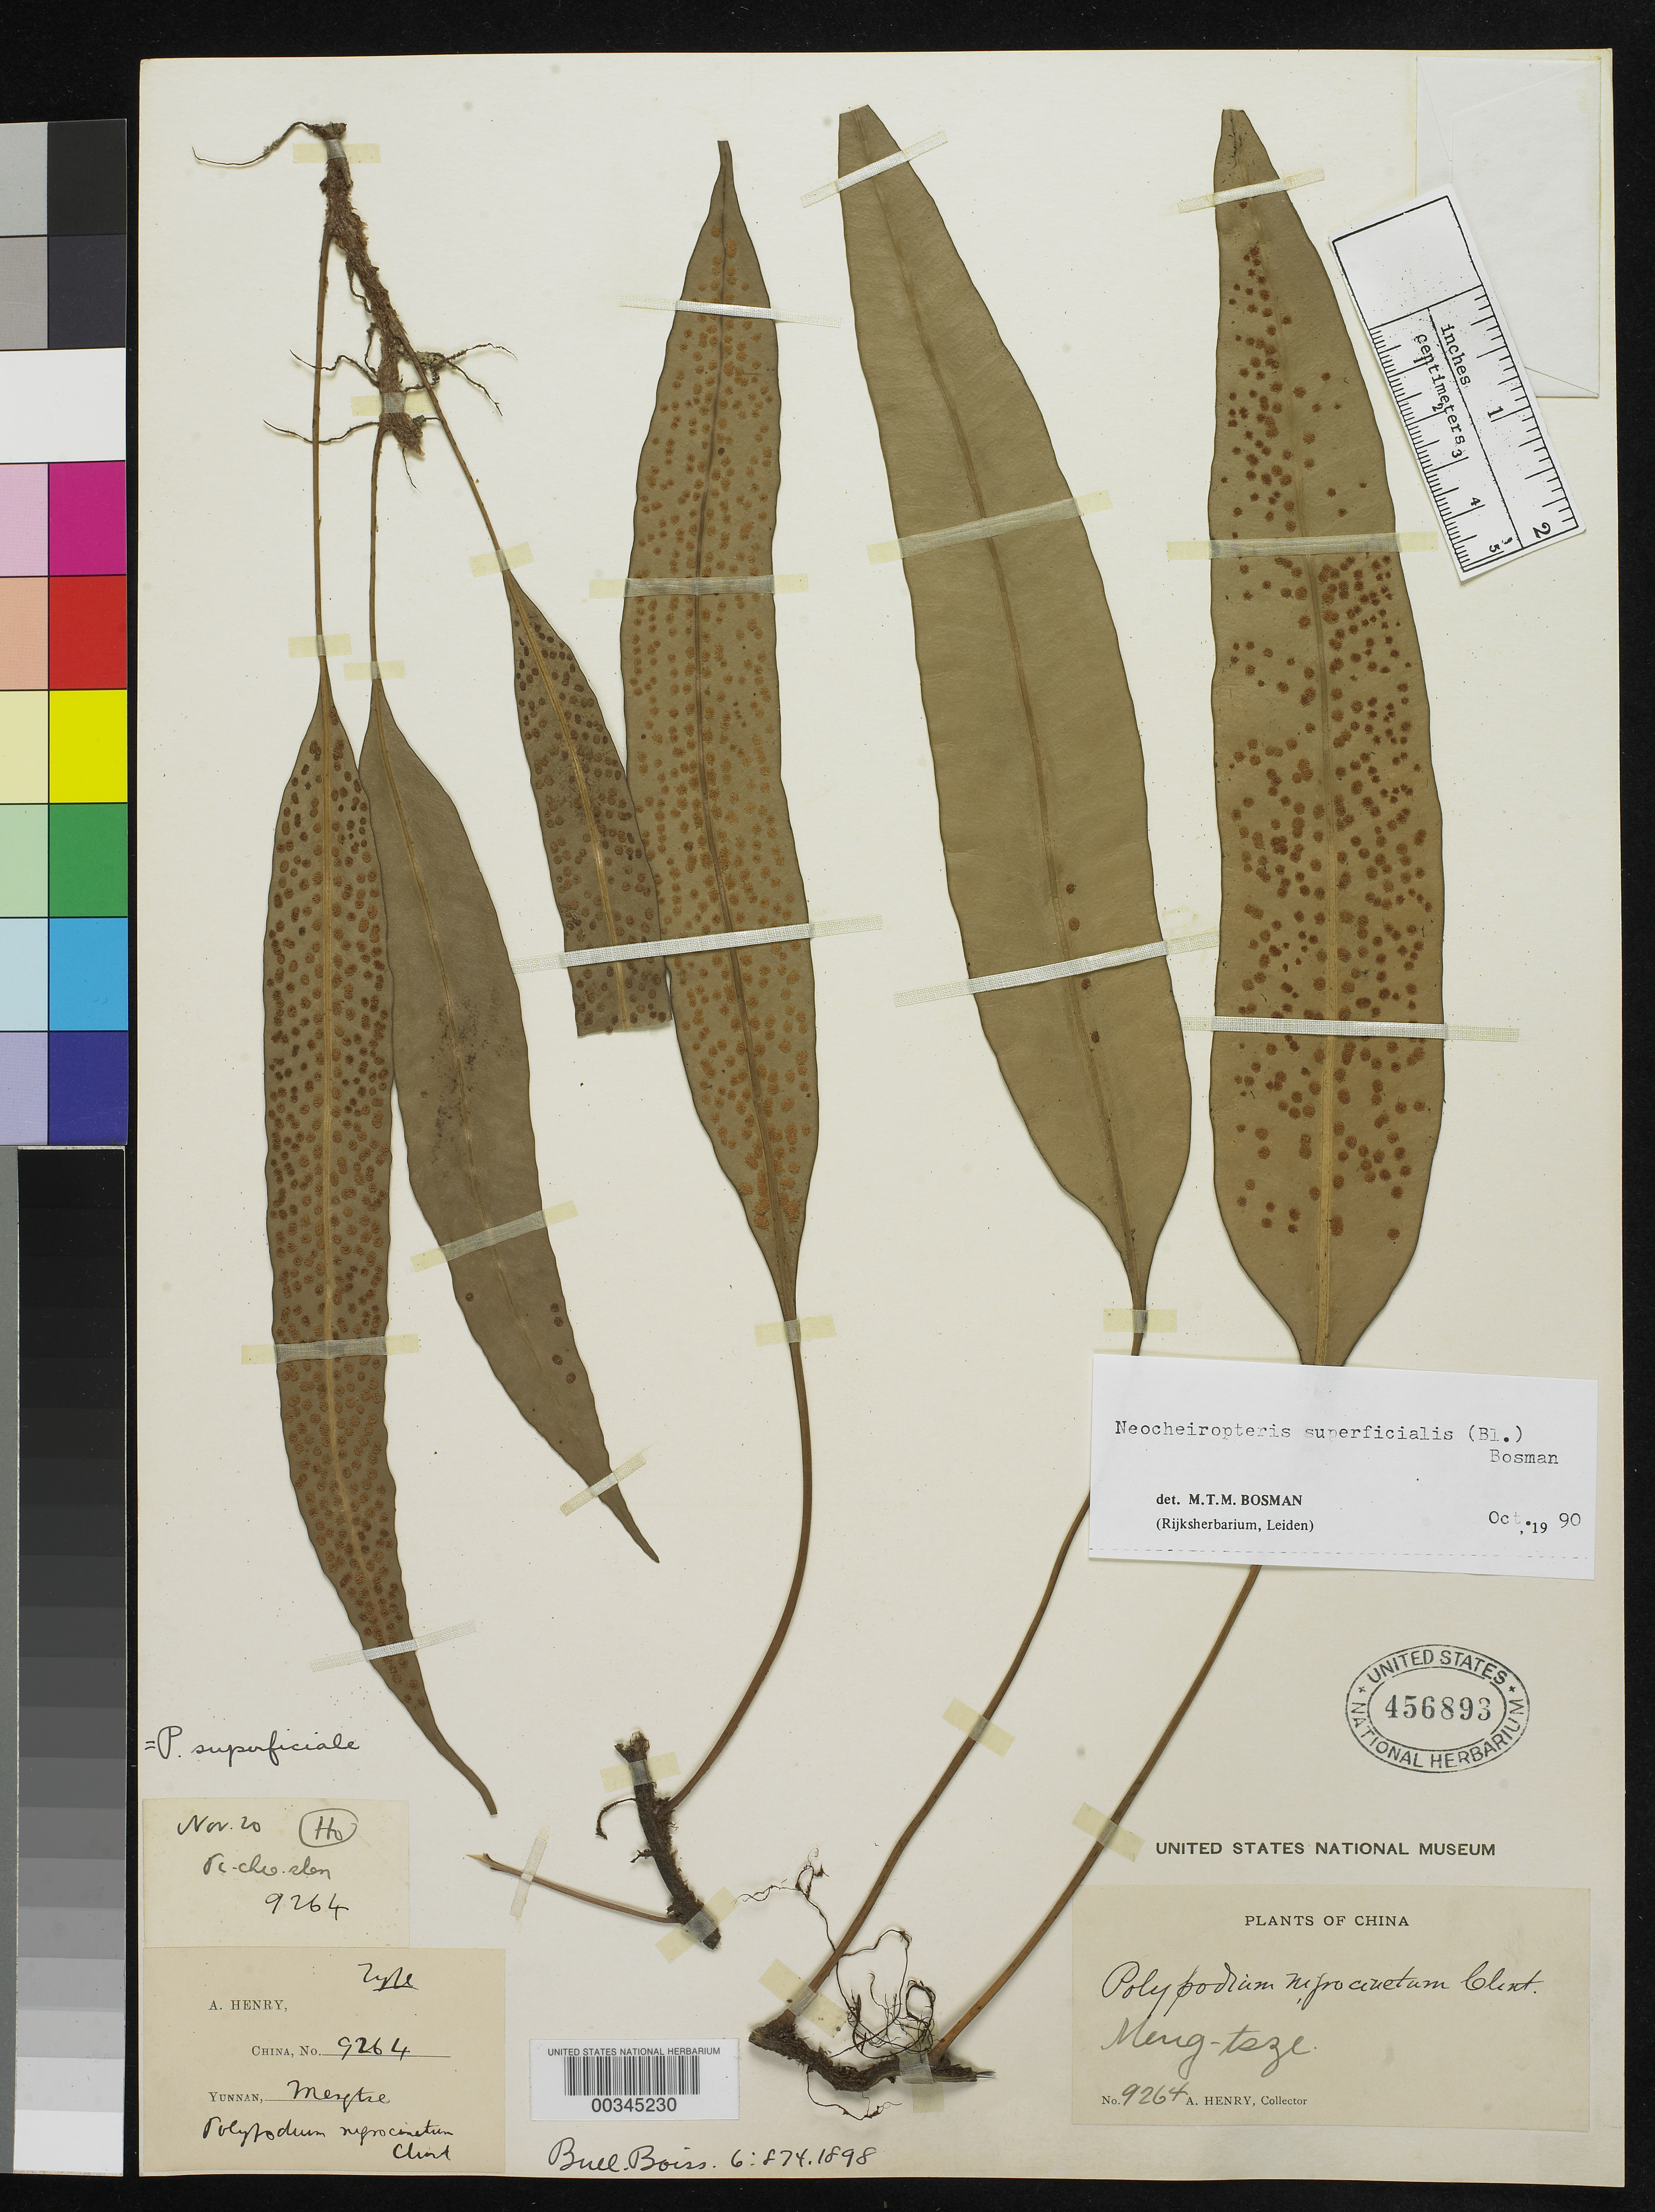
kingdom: Plantae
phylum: Tracheophyta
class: Polypodiopsida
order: Polypodiales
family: Polypodiaceae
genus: Polypodium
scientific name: Polypodium nigrocinctum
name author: Christ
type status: Type Collection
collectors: A. Henry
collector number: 9264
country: China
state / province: Yunnan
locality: Mengtze [Meng-tsze]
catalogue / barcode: US 456893